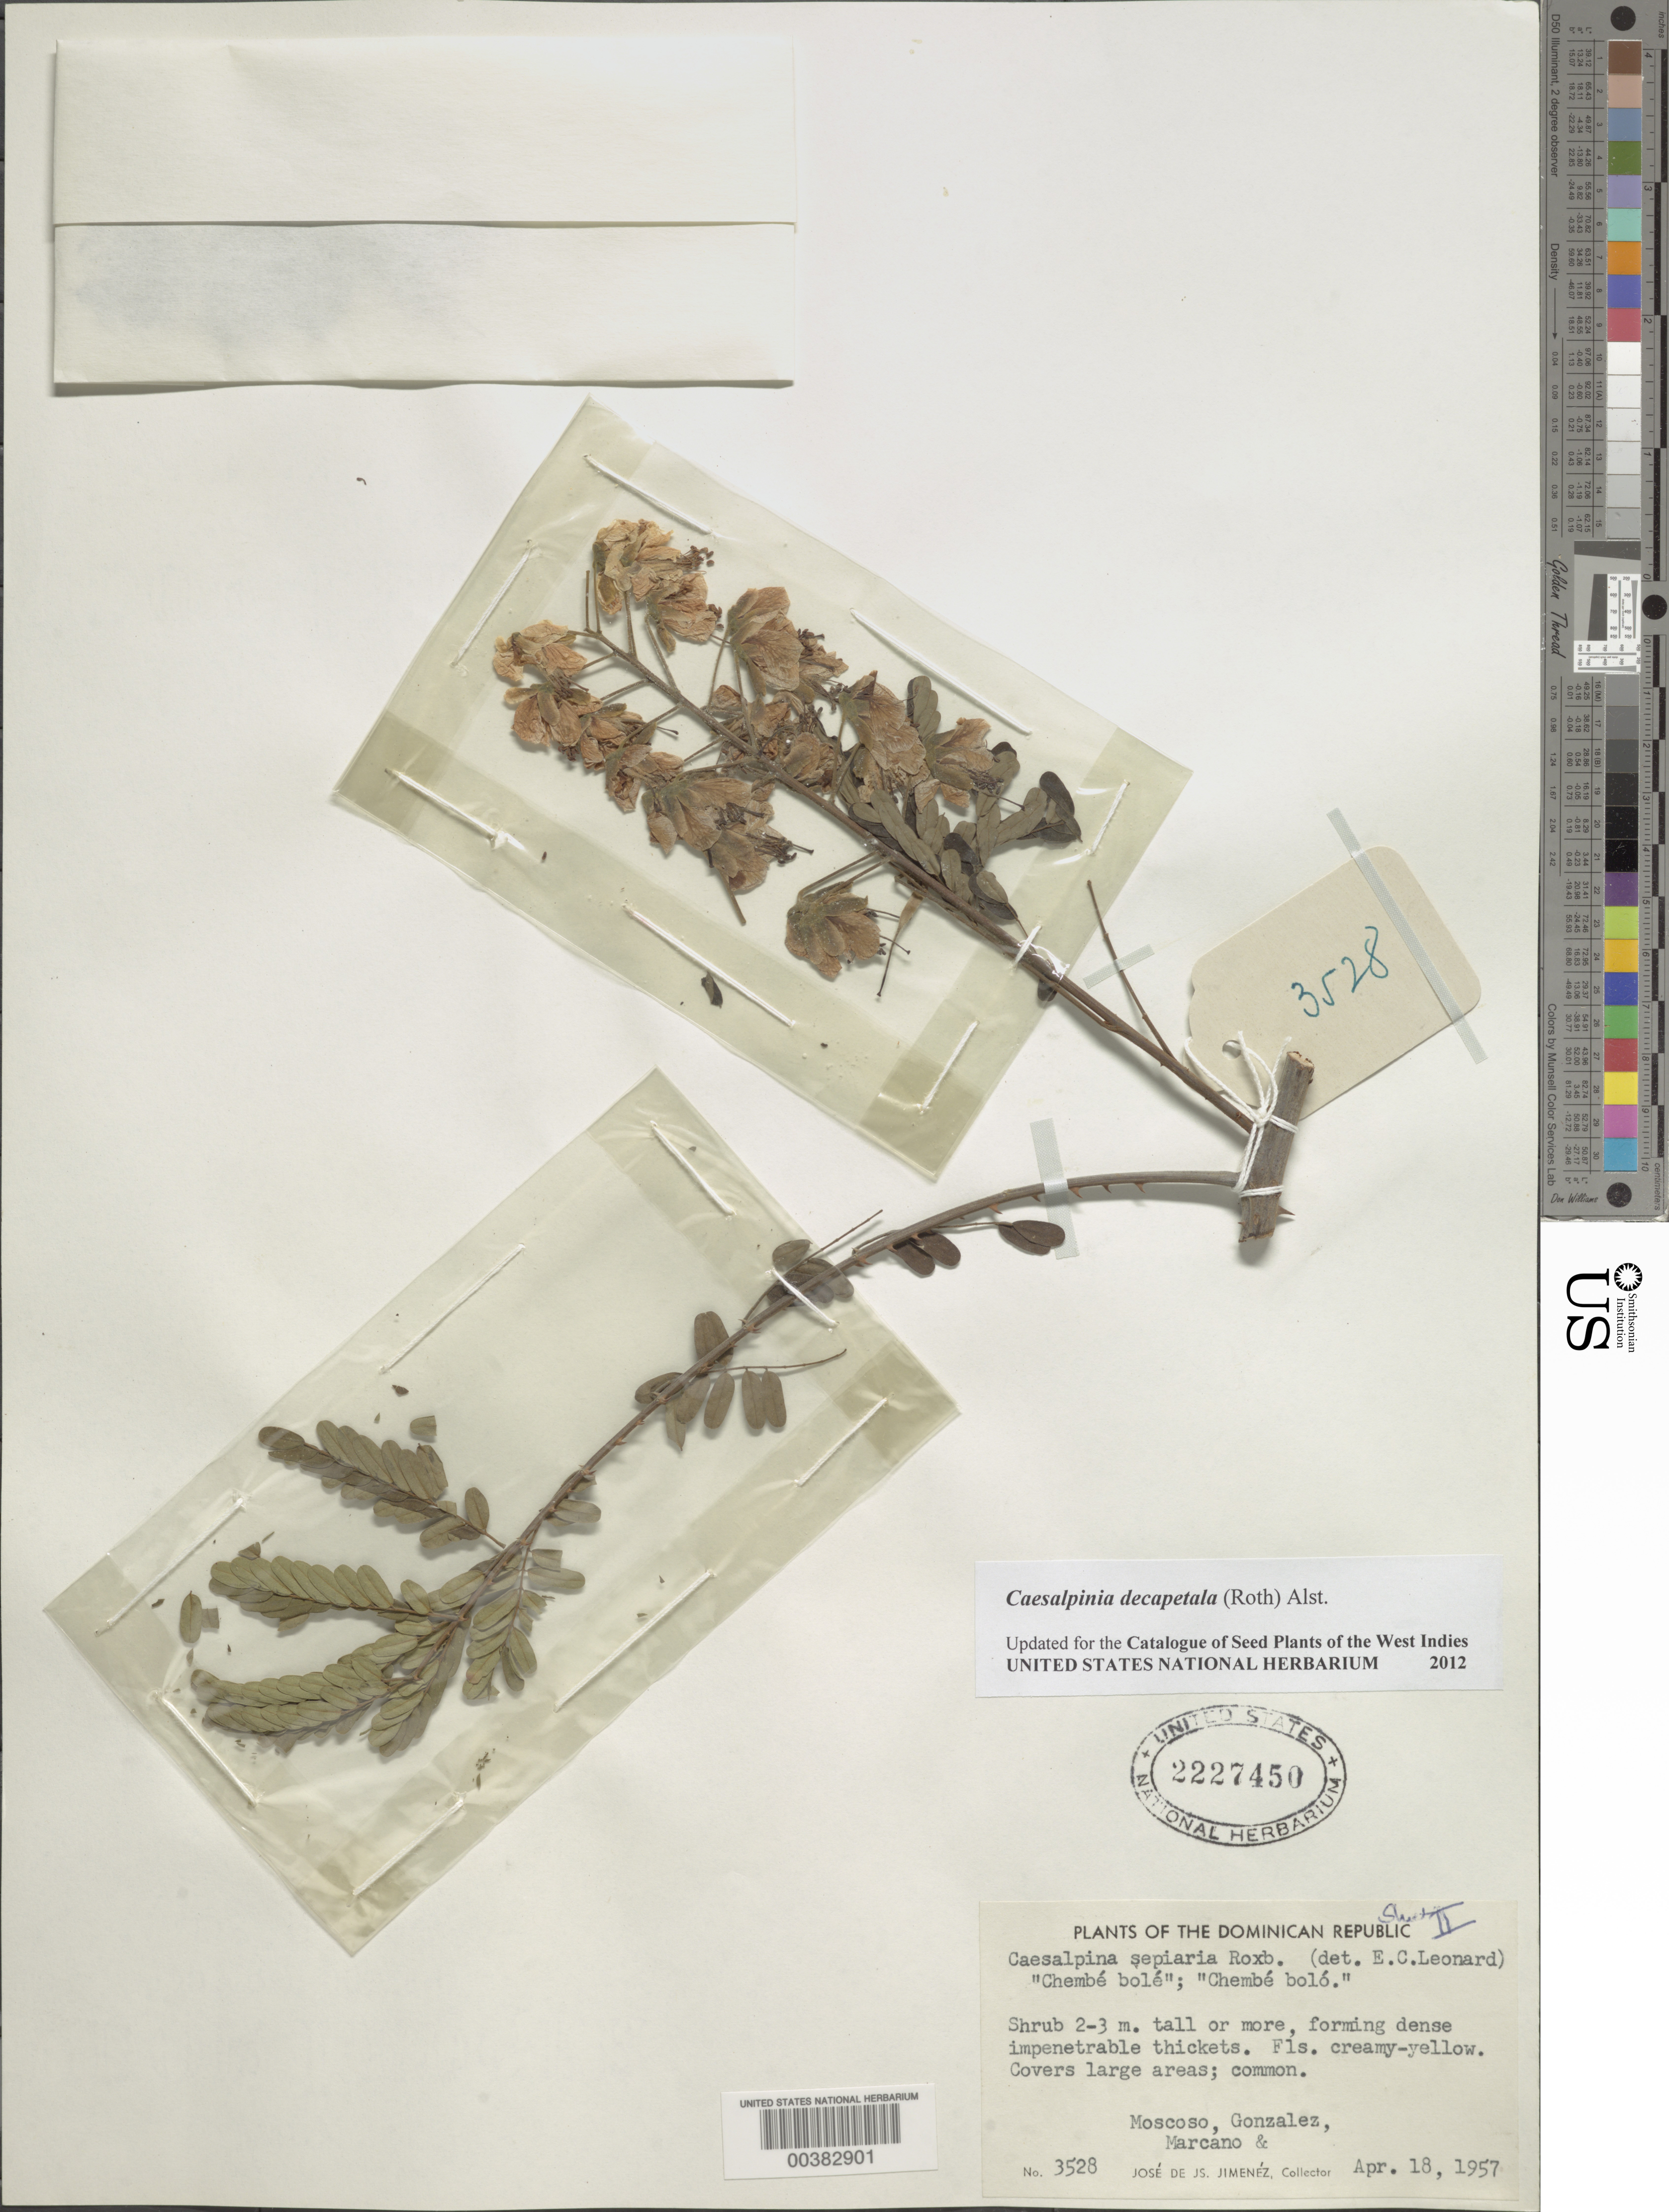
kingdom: Plantae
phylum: Tracheophyta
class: Magnoliopsida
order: Fabales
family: Fabaceae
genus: Biancaea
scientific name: Biancaea decapetala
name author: (Roth) O. Deg.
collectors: J. J. Jiménez Almonte, -. Moscoso, -. Gonzalez & E. J. Marcano F.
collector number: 3528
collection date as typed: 18 Apr 1957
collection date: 1957-04-18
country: Dominican Republic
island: Hispaniola Island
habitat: Dense impenetrable thickets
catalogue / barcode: US 2227450